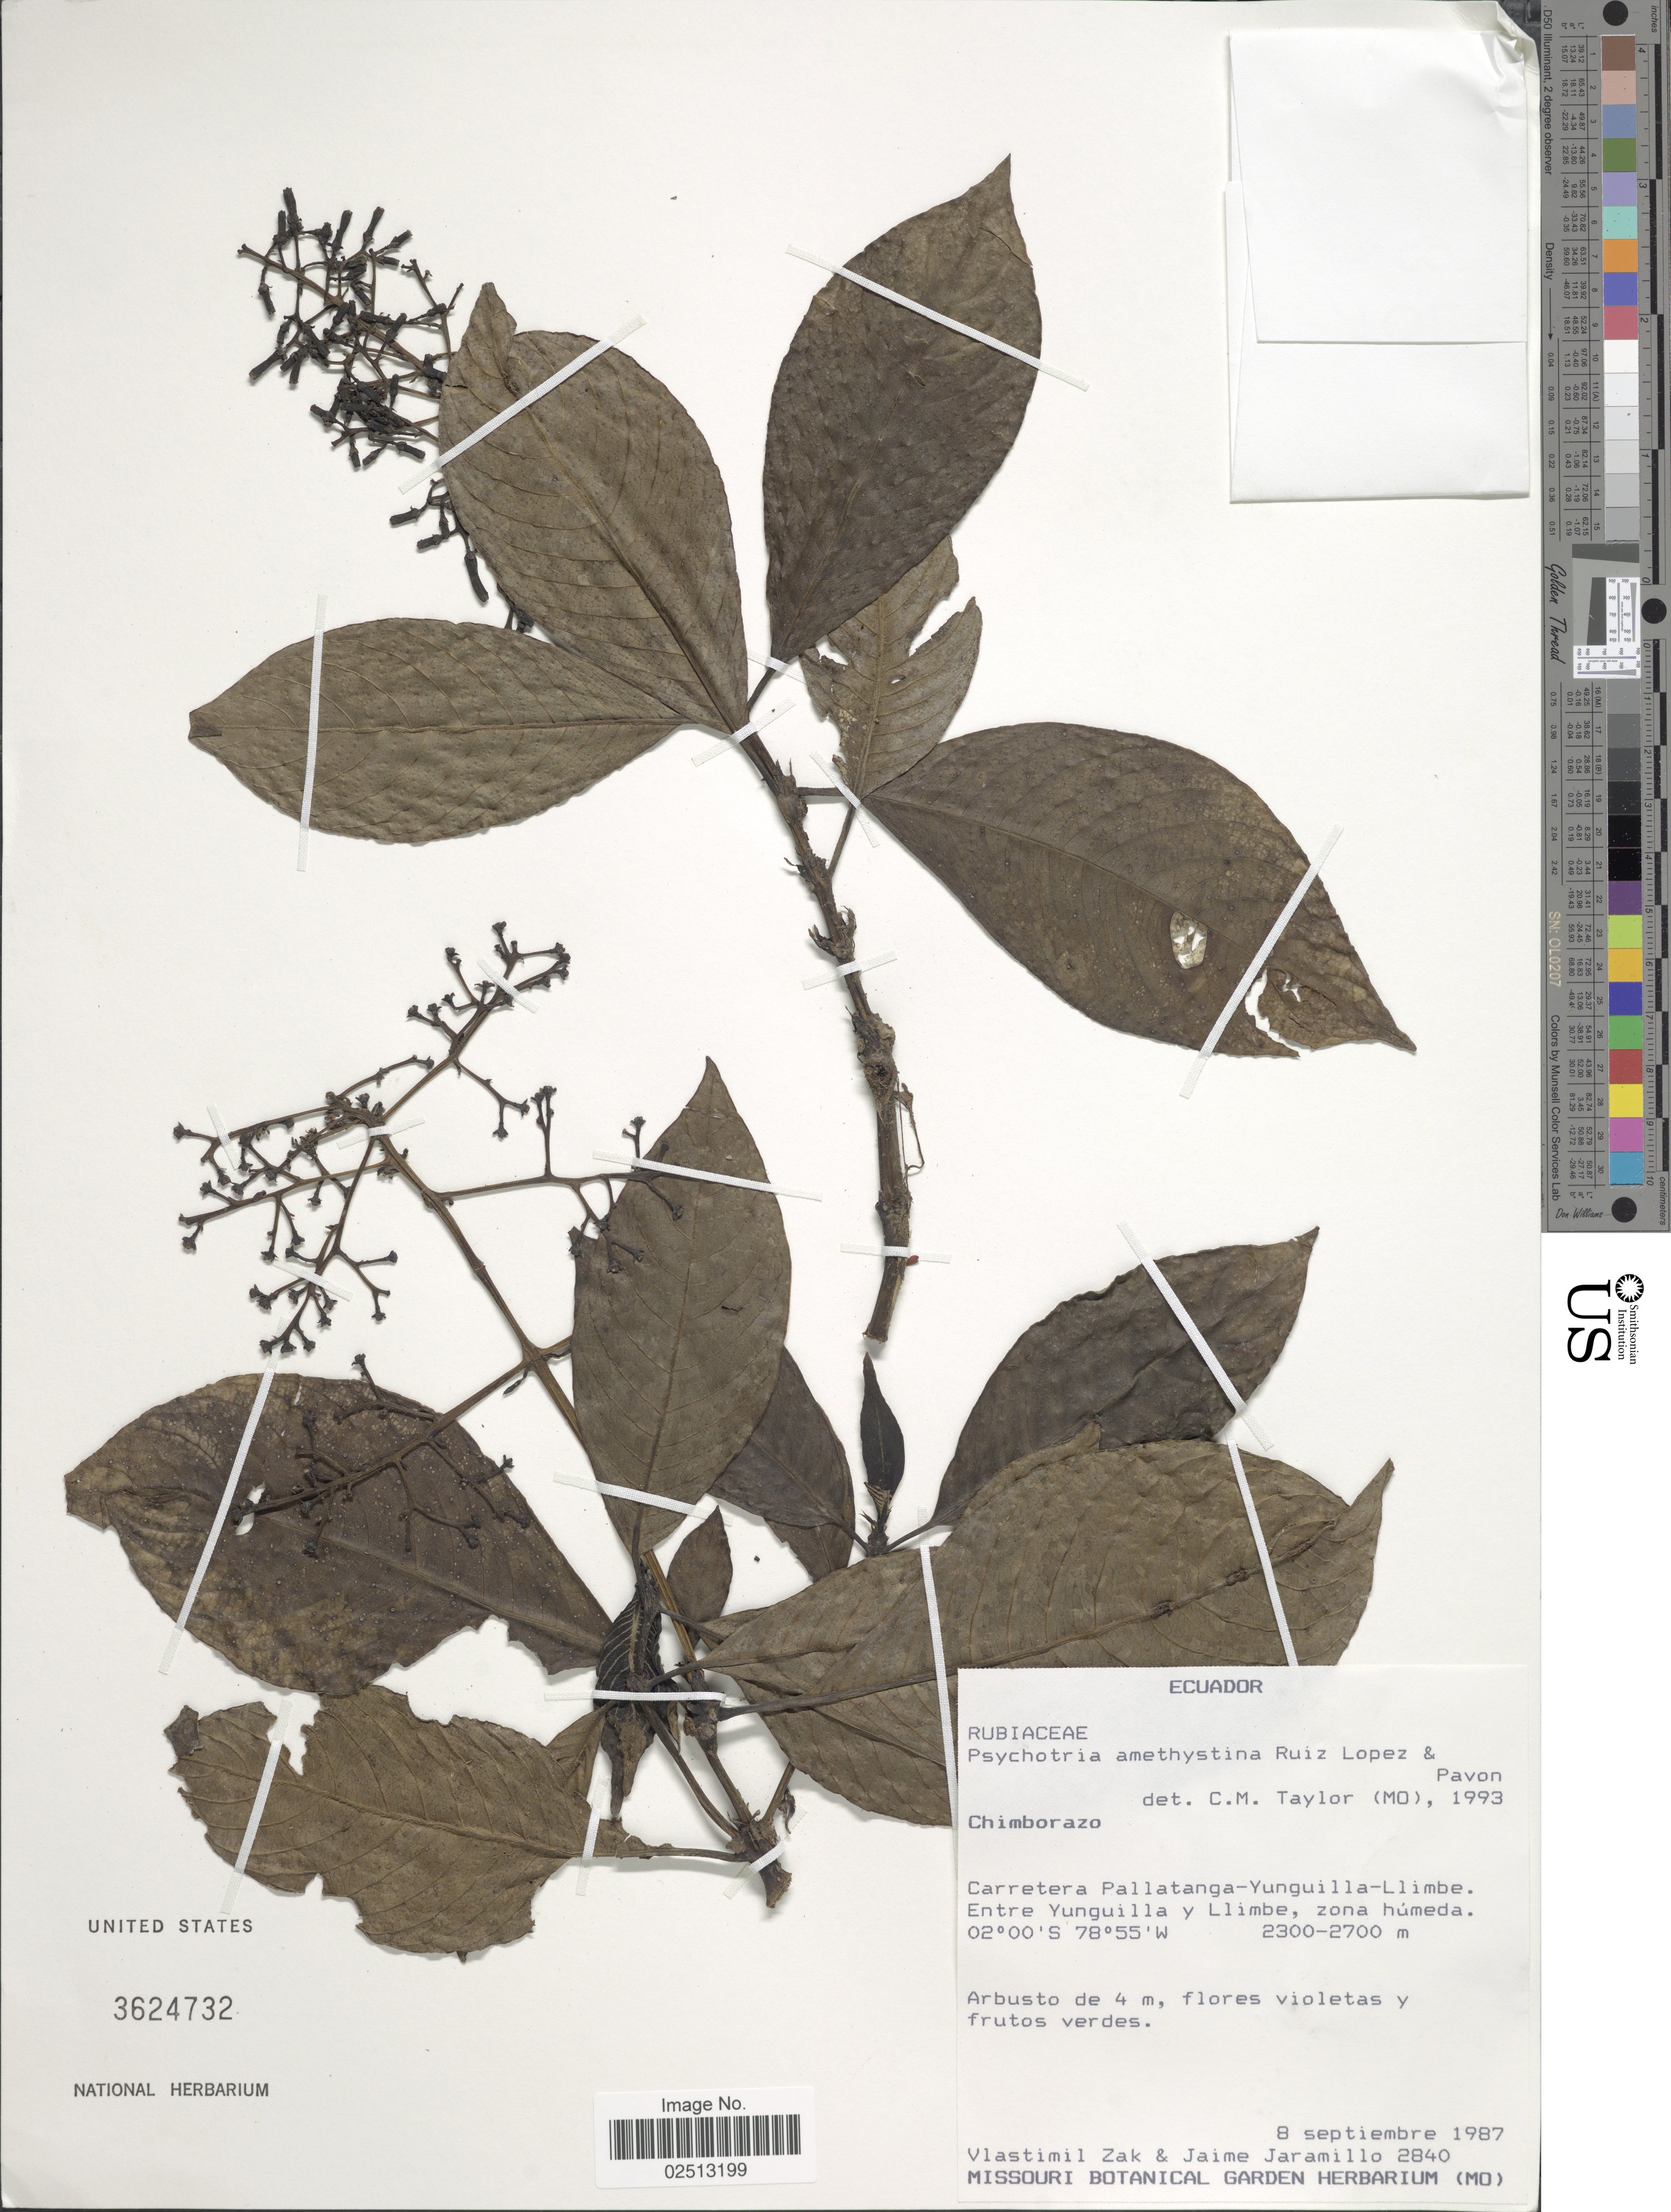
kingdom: Plantae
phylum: Tracheophyta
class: Magnoliopsida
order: Gentianales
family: Rubiaceae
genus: Psychotria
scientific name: Psychotria amplectens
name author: Benth.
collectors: V. Zak & J. Jaramillo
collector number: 2840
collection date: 1987-09-08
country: Ecuador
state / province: Chimborazo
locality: Carretera Pallatanga-Yunguilla-Llimbe, Entre Yunguilla y Llimbe, zona humeda.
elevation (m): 2300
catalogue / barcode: US 3624732